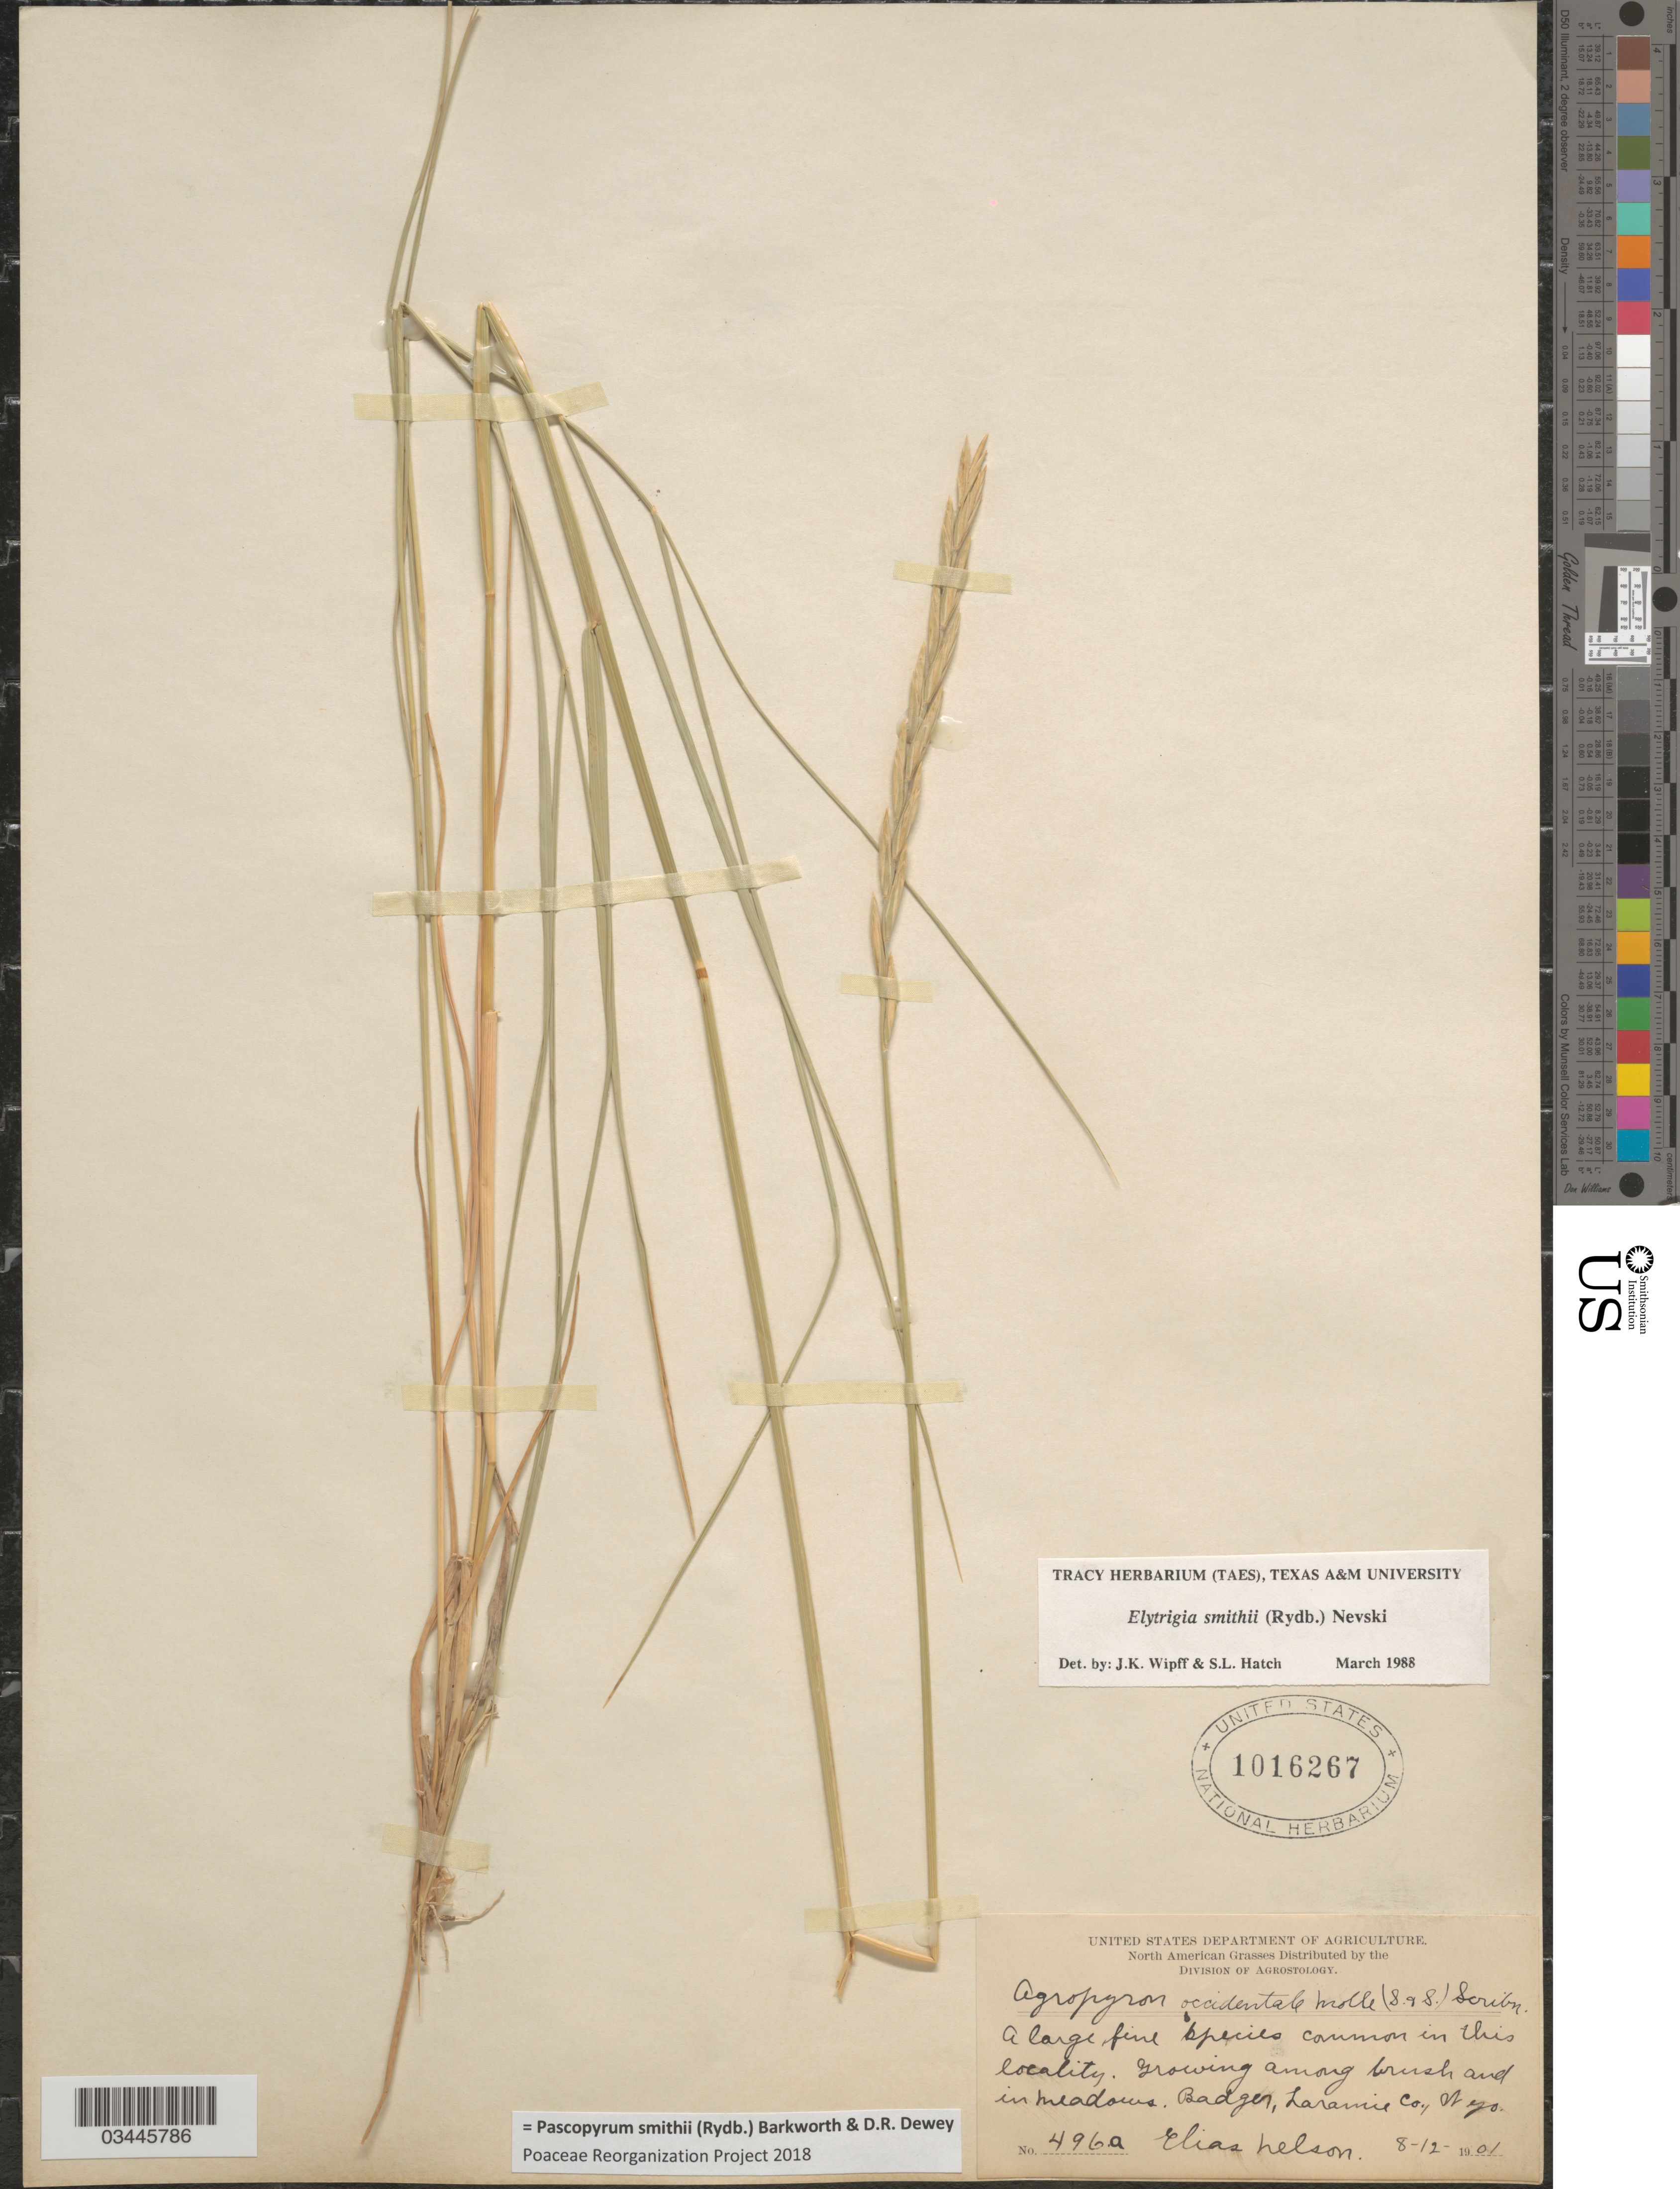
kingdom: Plantae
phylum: Tracheophyta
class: Liliopsida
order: Poales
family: Poaceae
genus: Pascopyrum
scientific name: Pascopyrum smithii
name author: (Rydb.) Barkworth & Dewey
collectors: E. Nelson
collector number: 496a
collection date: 1901-08-12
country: United States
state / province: Wyoming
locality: A large fine species common in this locality. Growing among brush and in meadows. Badgen, Laramie Co.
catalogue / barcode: US 1016267